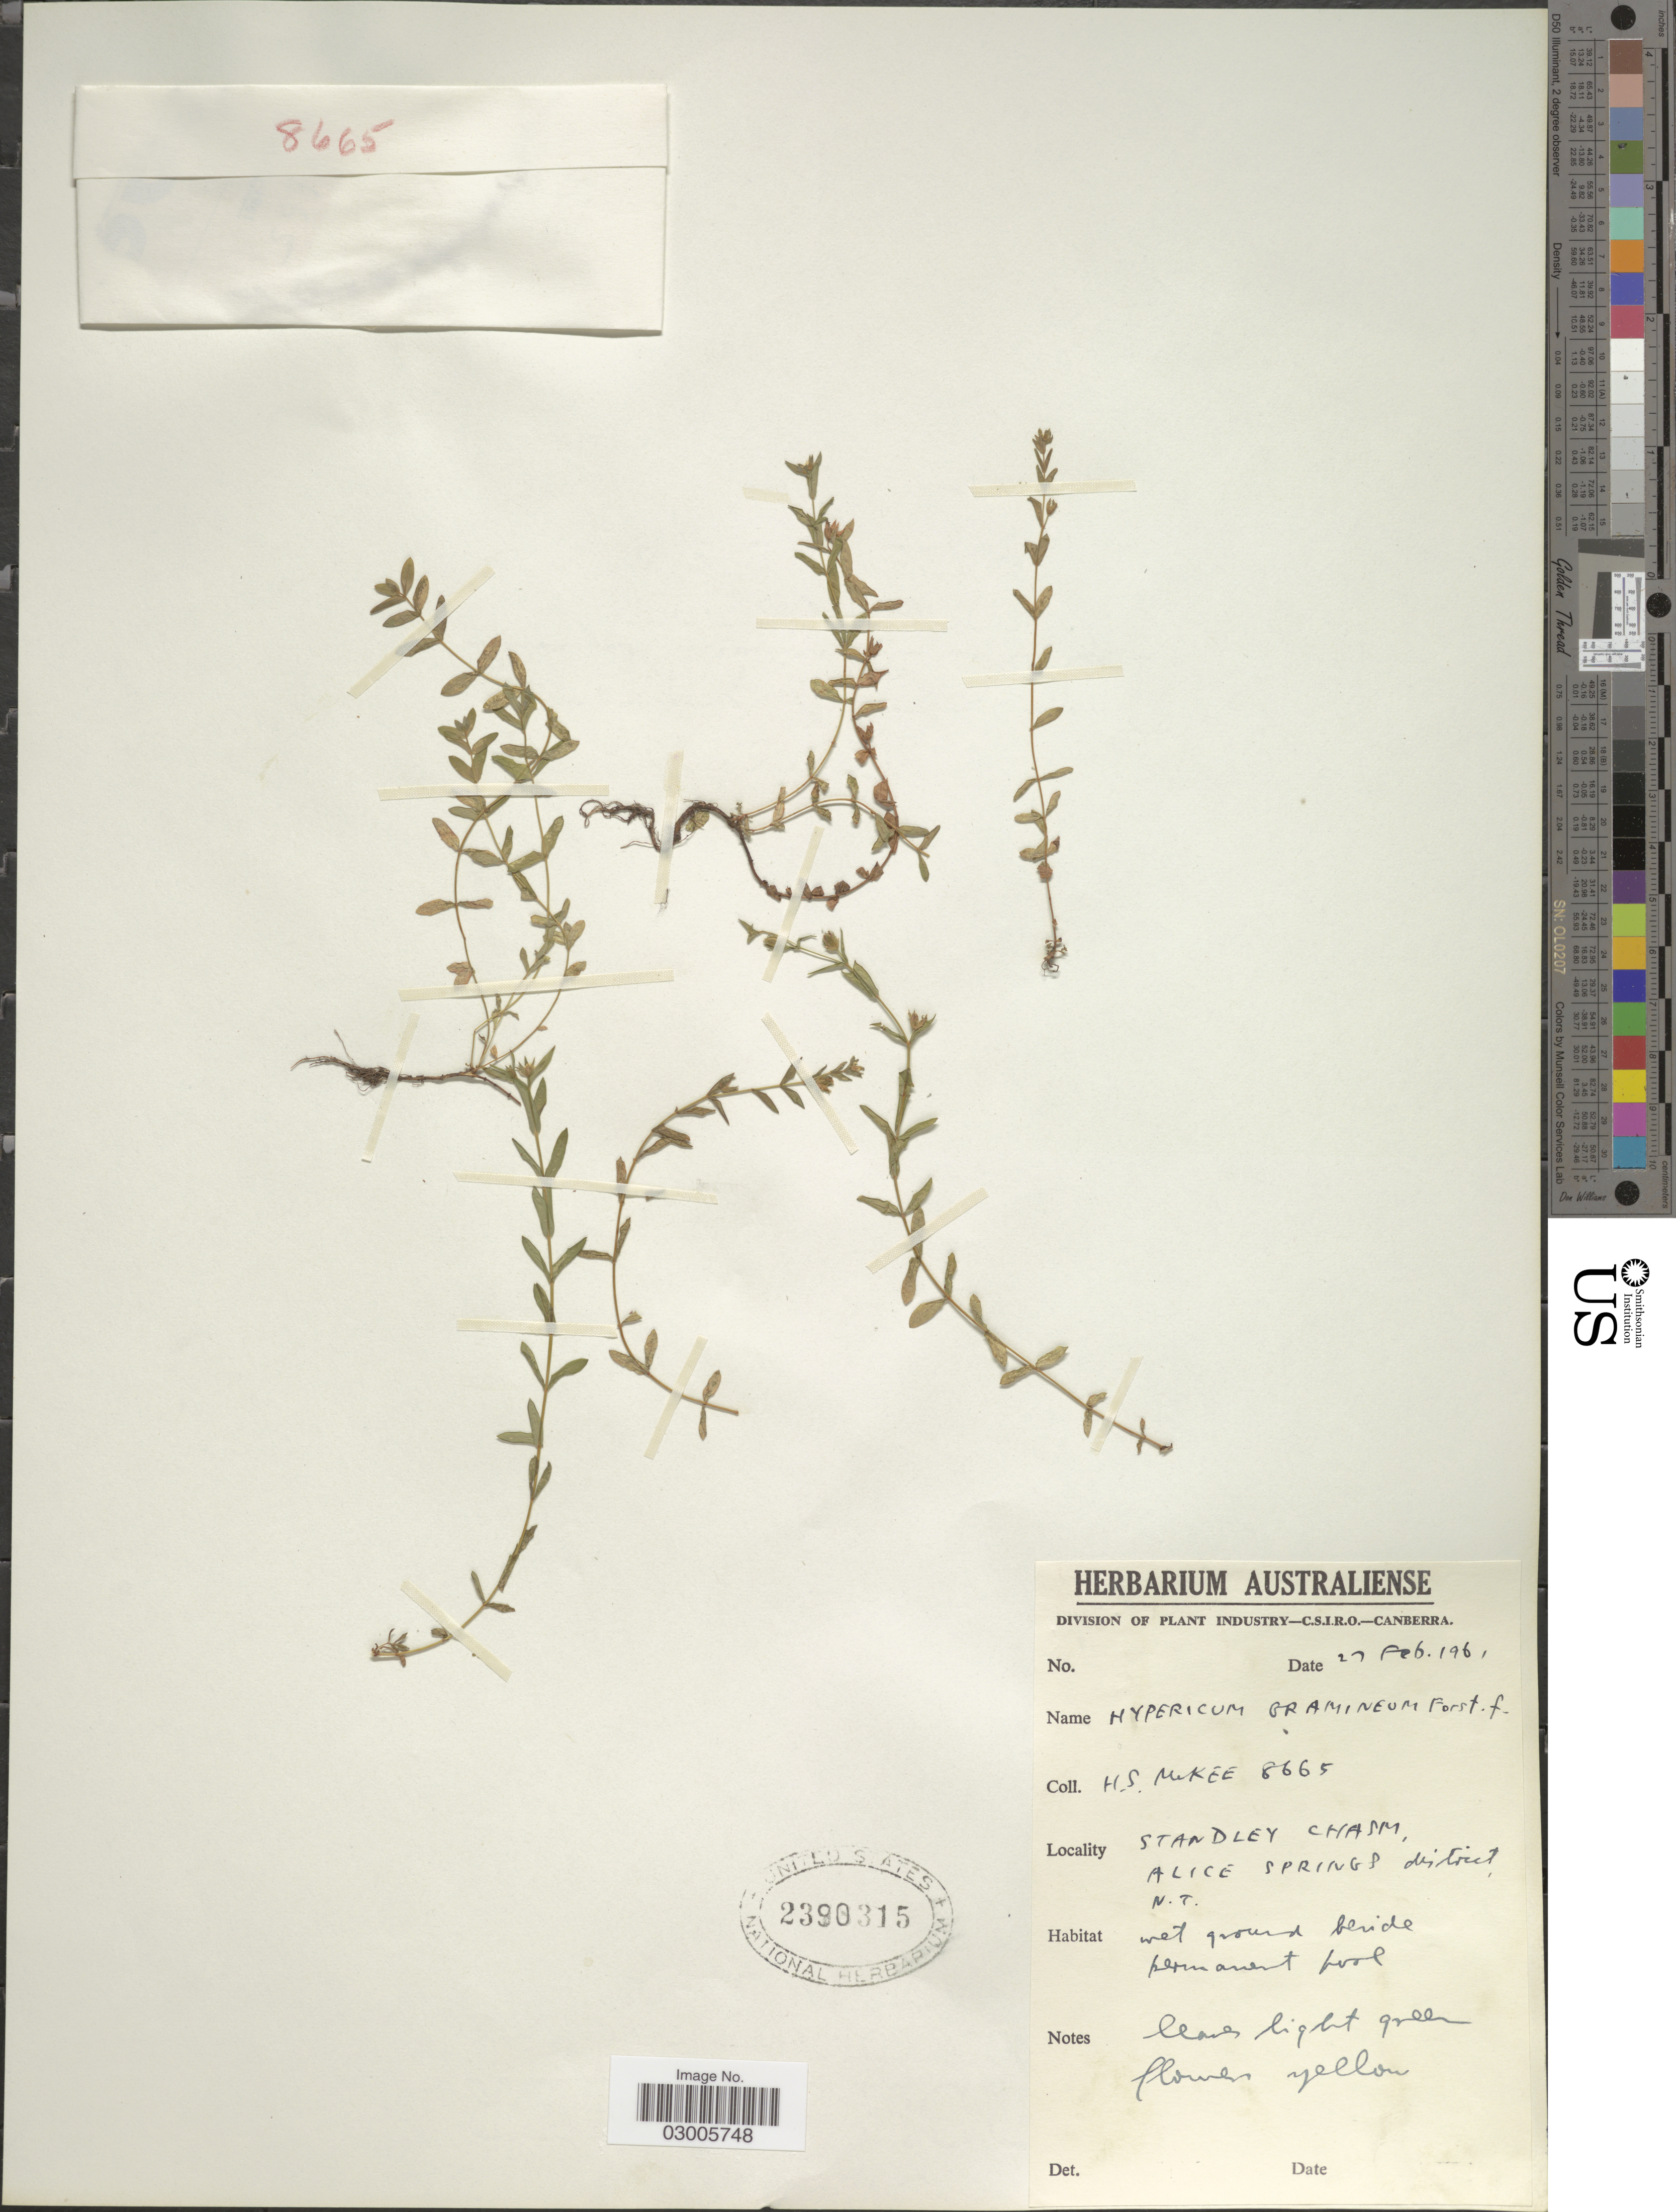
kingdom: Plantae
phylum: Tracheophyta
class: Magnoliopsida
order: Malpighiales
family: Hypericaceae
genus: Hypericum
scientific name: Hypericum gramineum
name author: G. Forst.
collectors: H. S. McKee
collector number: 8665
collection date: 1961-02-27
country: Australia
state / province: Northern Territory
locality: Standley Chasm, Alice Springs district.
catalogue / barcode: US 2390315